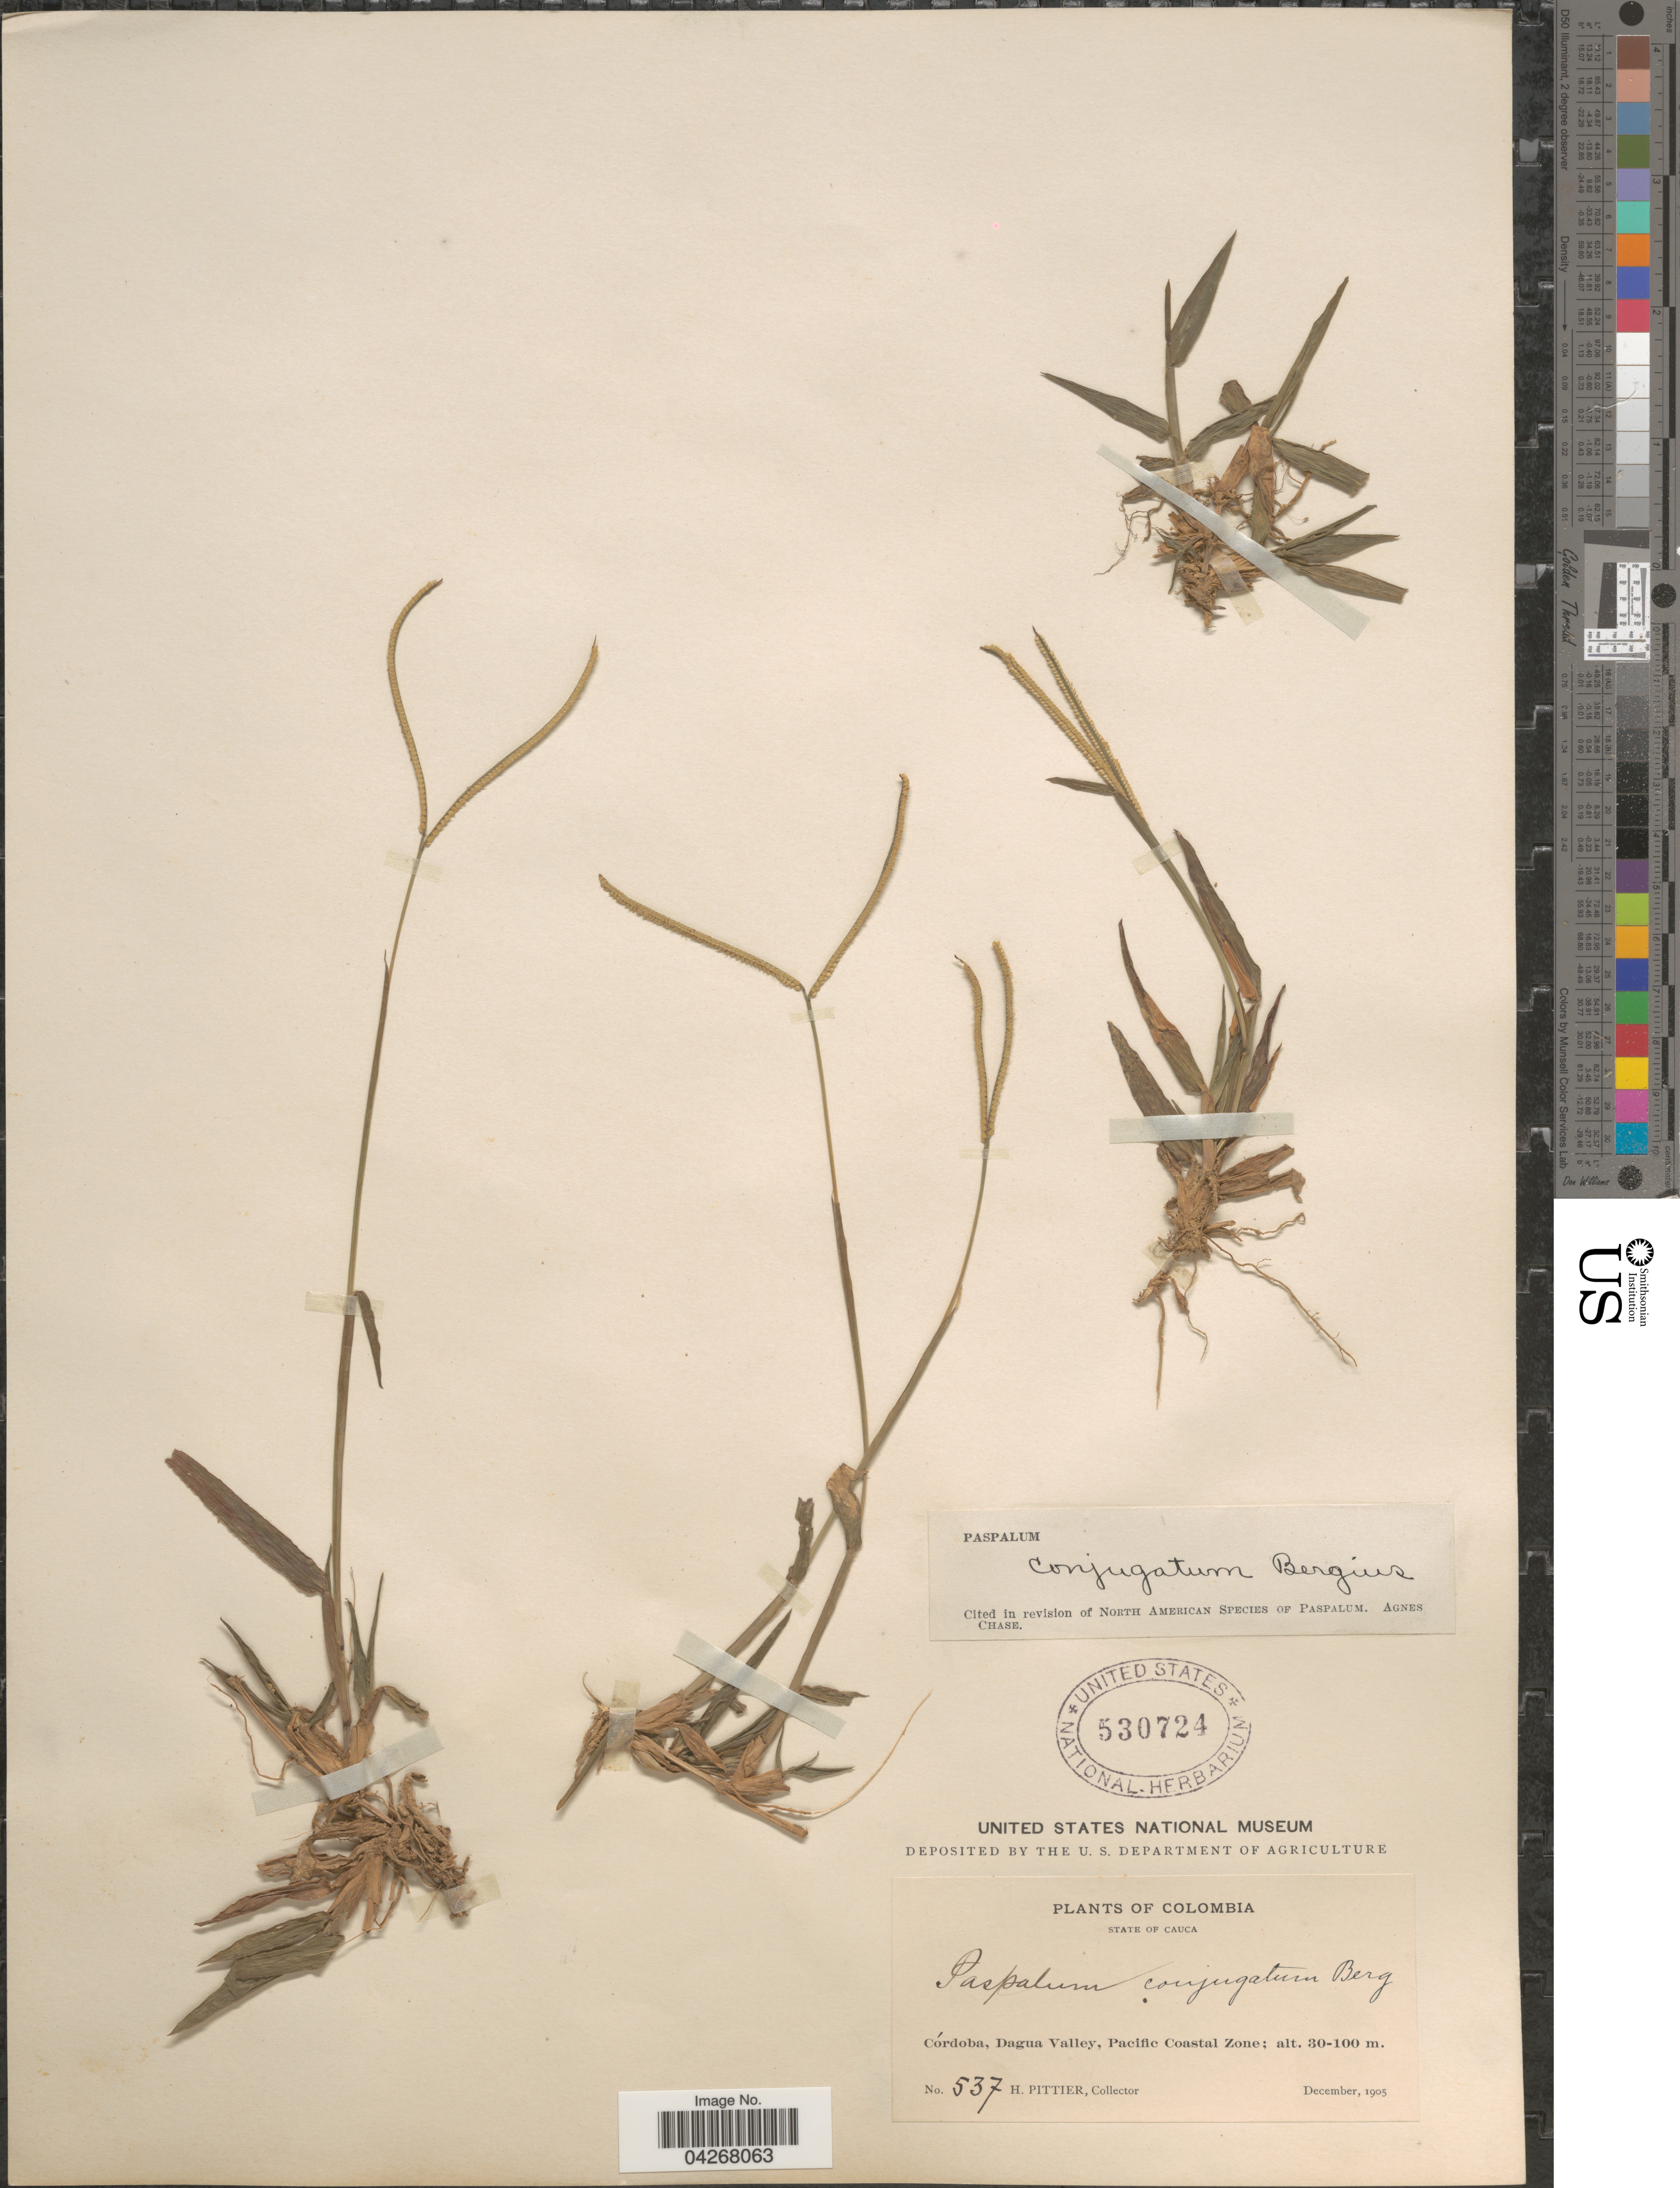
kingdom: Plantae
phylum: Tracheophyta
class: Liliopsida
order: Poales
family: Poaceae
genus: Paspalum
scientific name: Paspalum conjugatum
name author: P.J. Bergius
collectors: H. F. Pittier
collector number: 537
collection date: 1905-12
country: Colombia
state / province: Cauca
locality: Córdoba, Dagua Valley, Pacific Coastal Zone.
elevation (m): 30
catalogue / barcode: US 530724